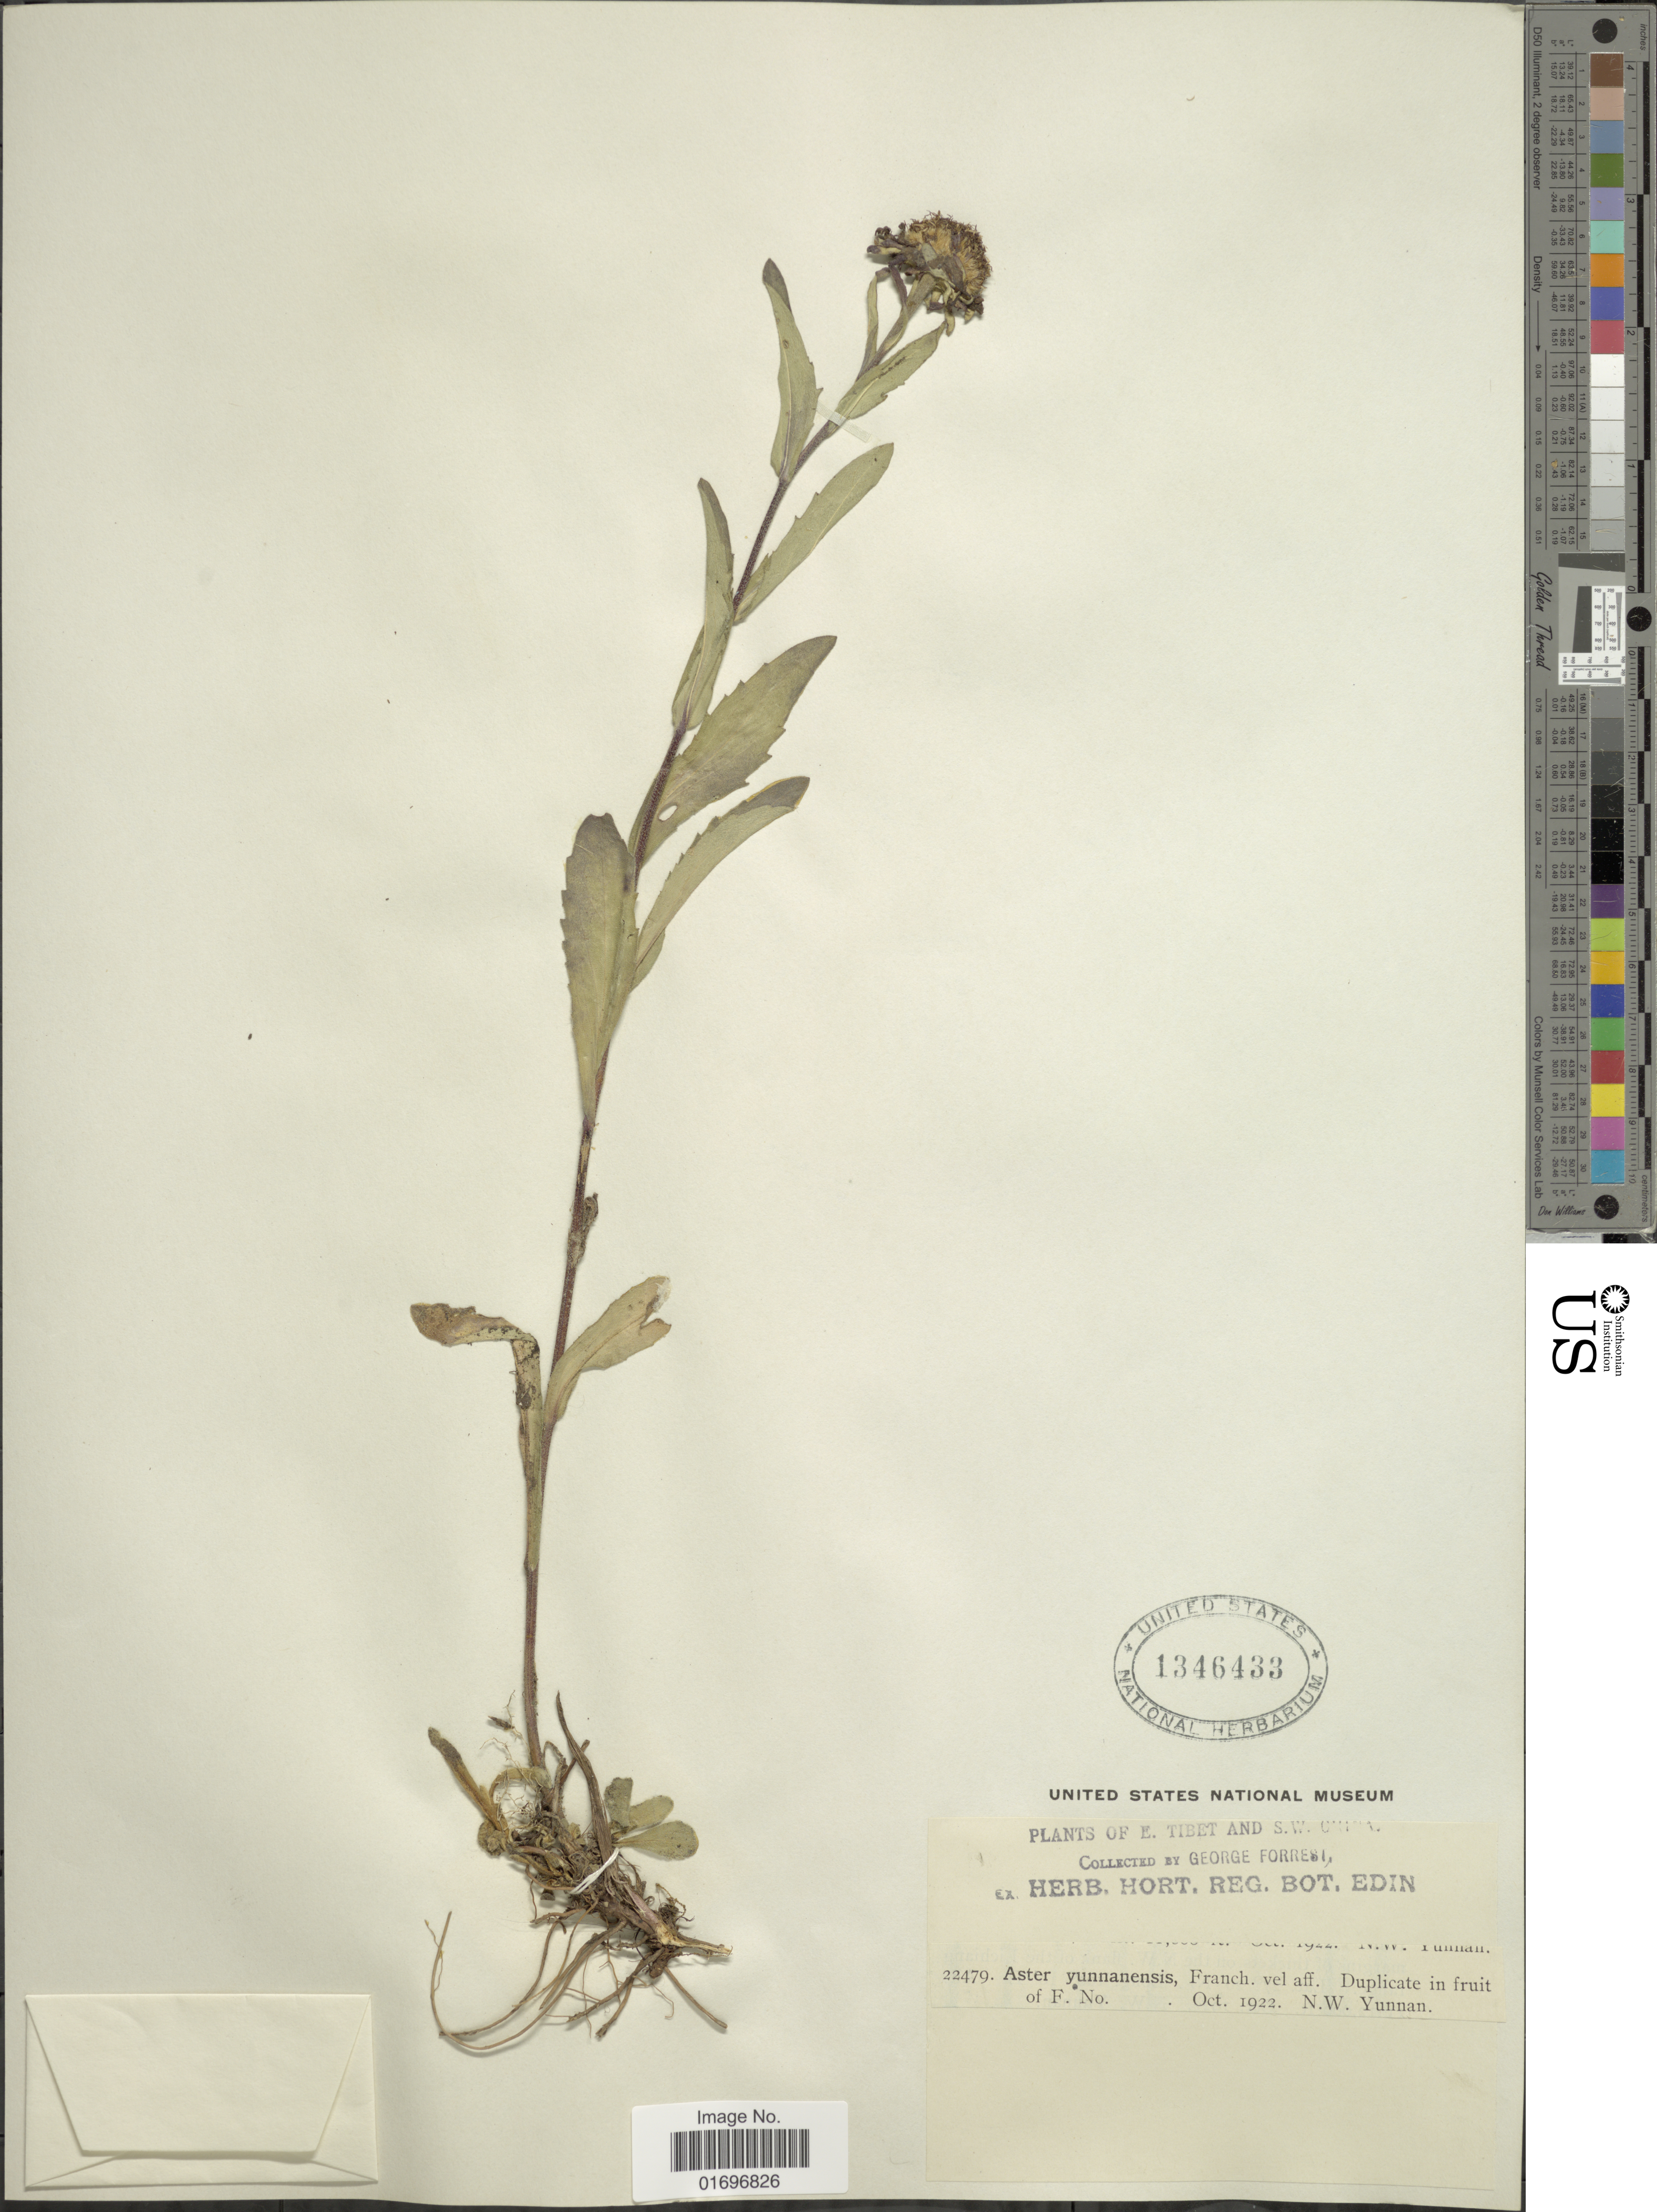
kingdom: Plantae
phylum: Tracheophyta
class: Magnoliopsida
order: Asterales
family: Asteraceae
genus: Aster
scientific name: Aster yunnanensis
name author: Franch.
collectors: G. Forrest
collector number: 22479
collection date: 1922-10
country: China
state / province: Yunnan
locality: E. Tibet and S,W, China. N.W. Yunnan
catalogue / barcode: US 1346433